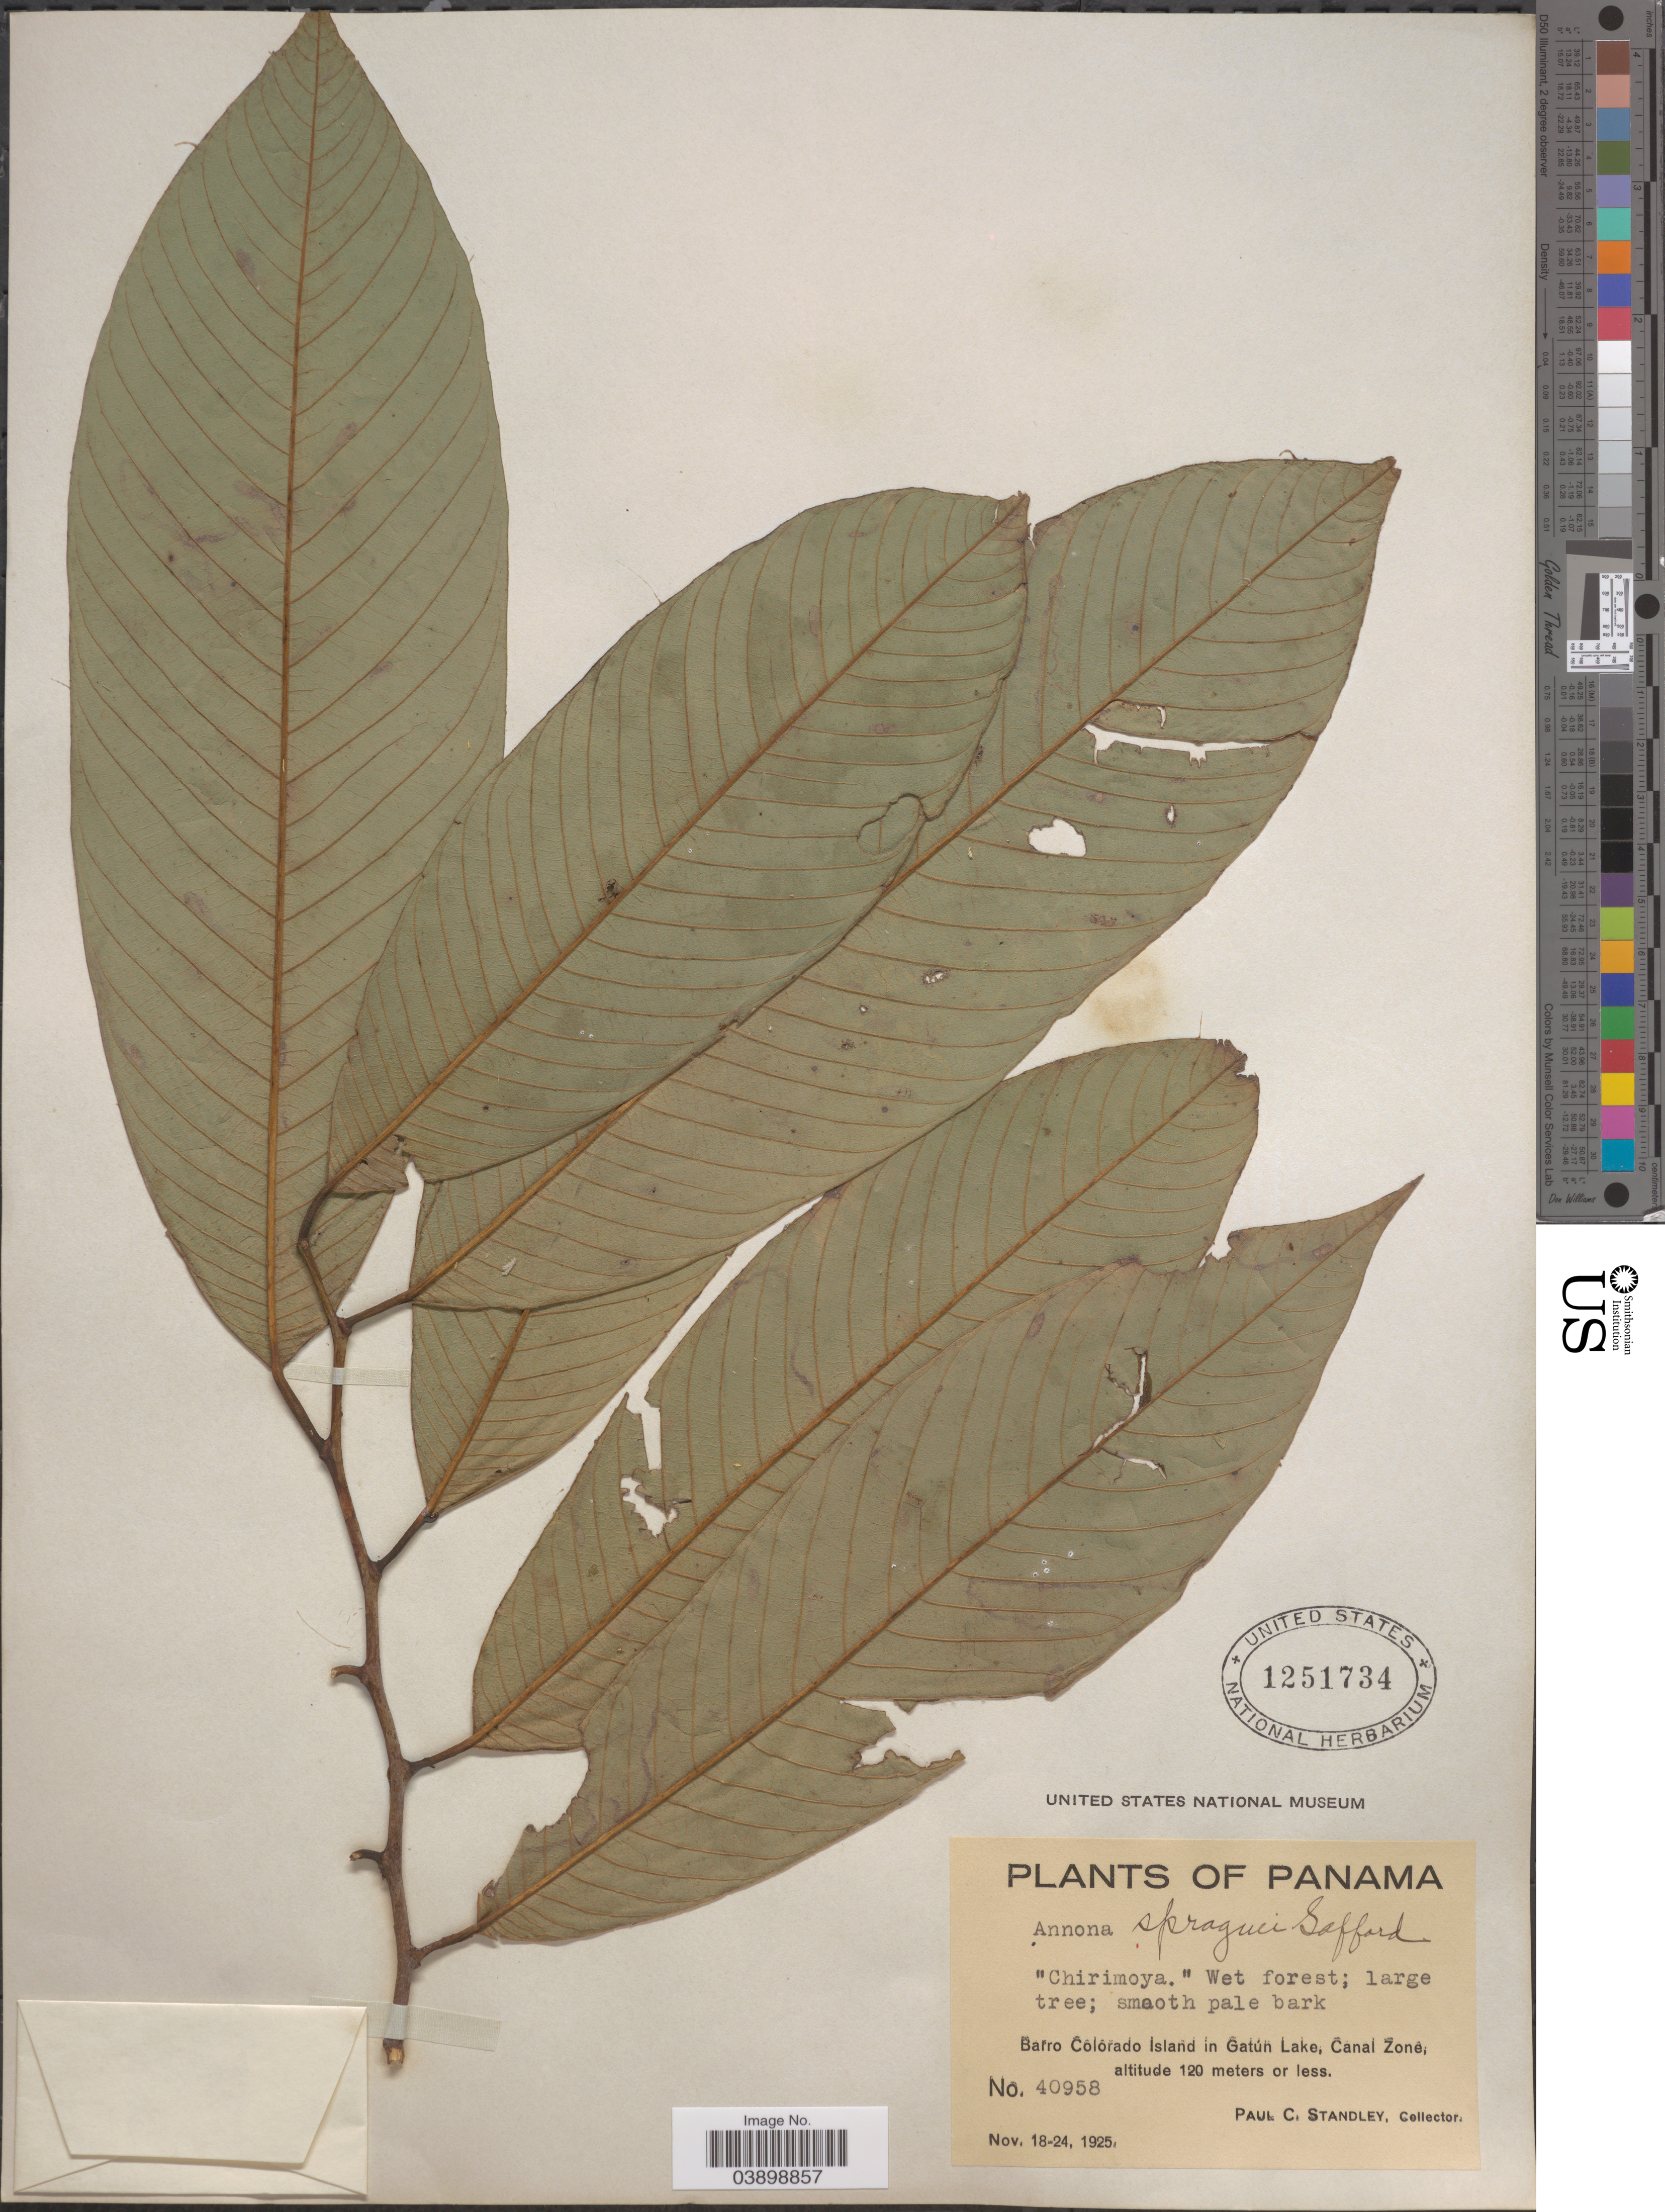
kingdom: Plantae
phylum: Tracheophyta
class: Magnoliopsida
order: Magnoliales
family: Annonaceae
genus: Annona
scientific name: Annona spraguei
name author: Saff.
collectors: P. C. Standley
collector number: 40958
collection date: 1925-11-18/1925-11-24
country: Panama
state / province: Panamá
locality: Barro Colorado Island in Gatún Lake, Canal Zone.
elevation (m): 120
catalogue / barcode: US 1251734